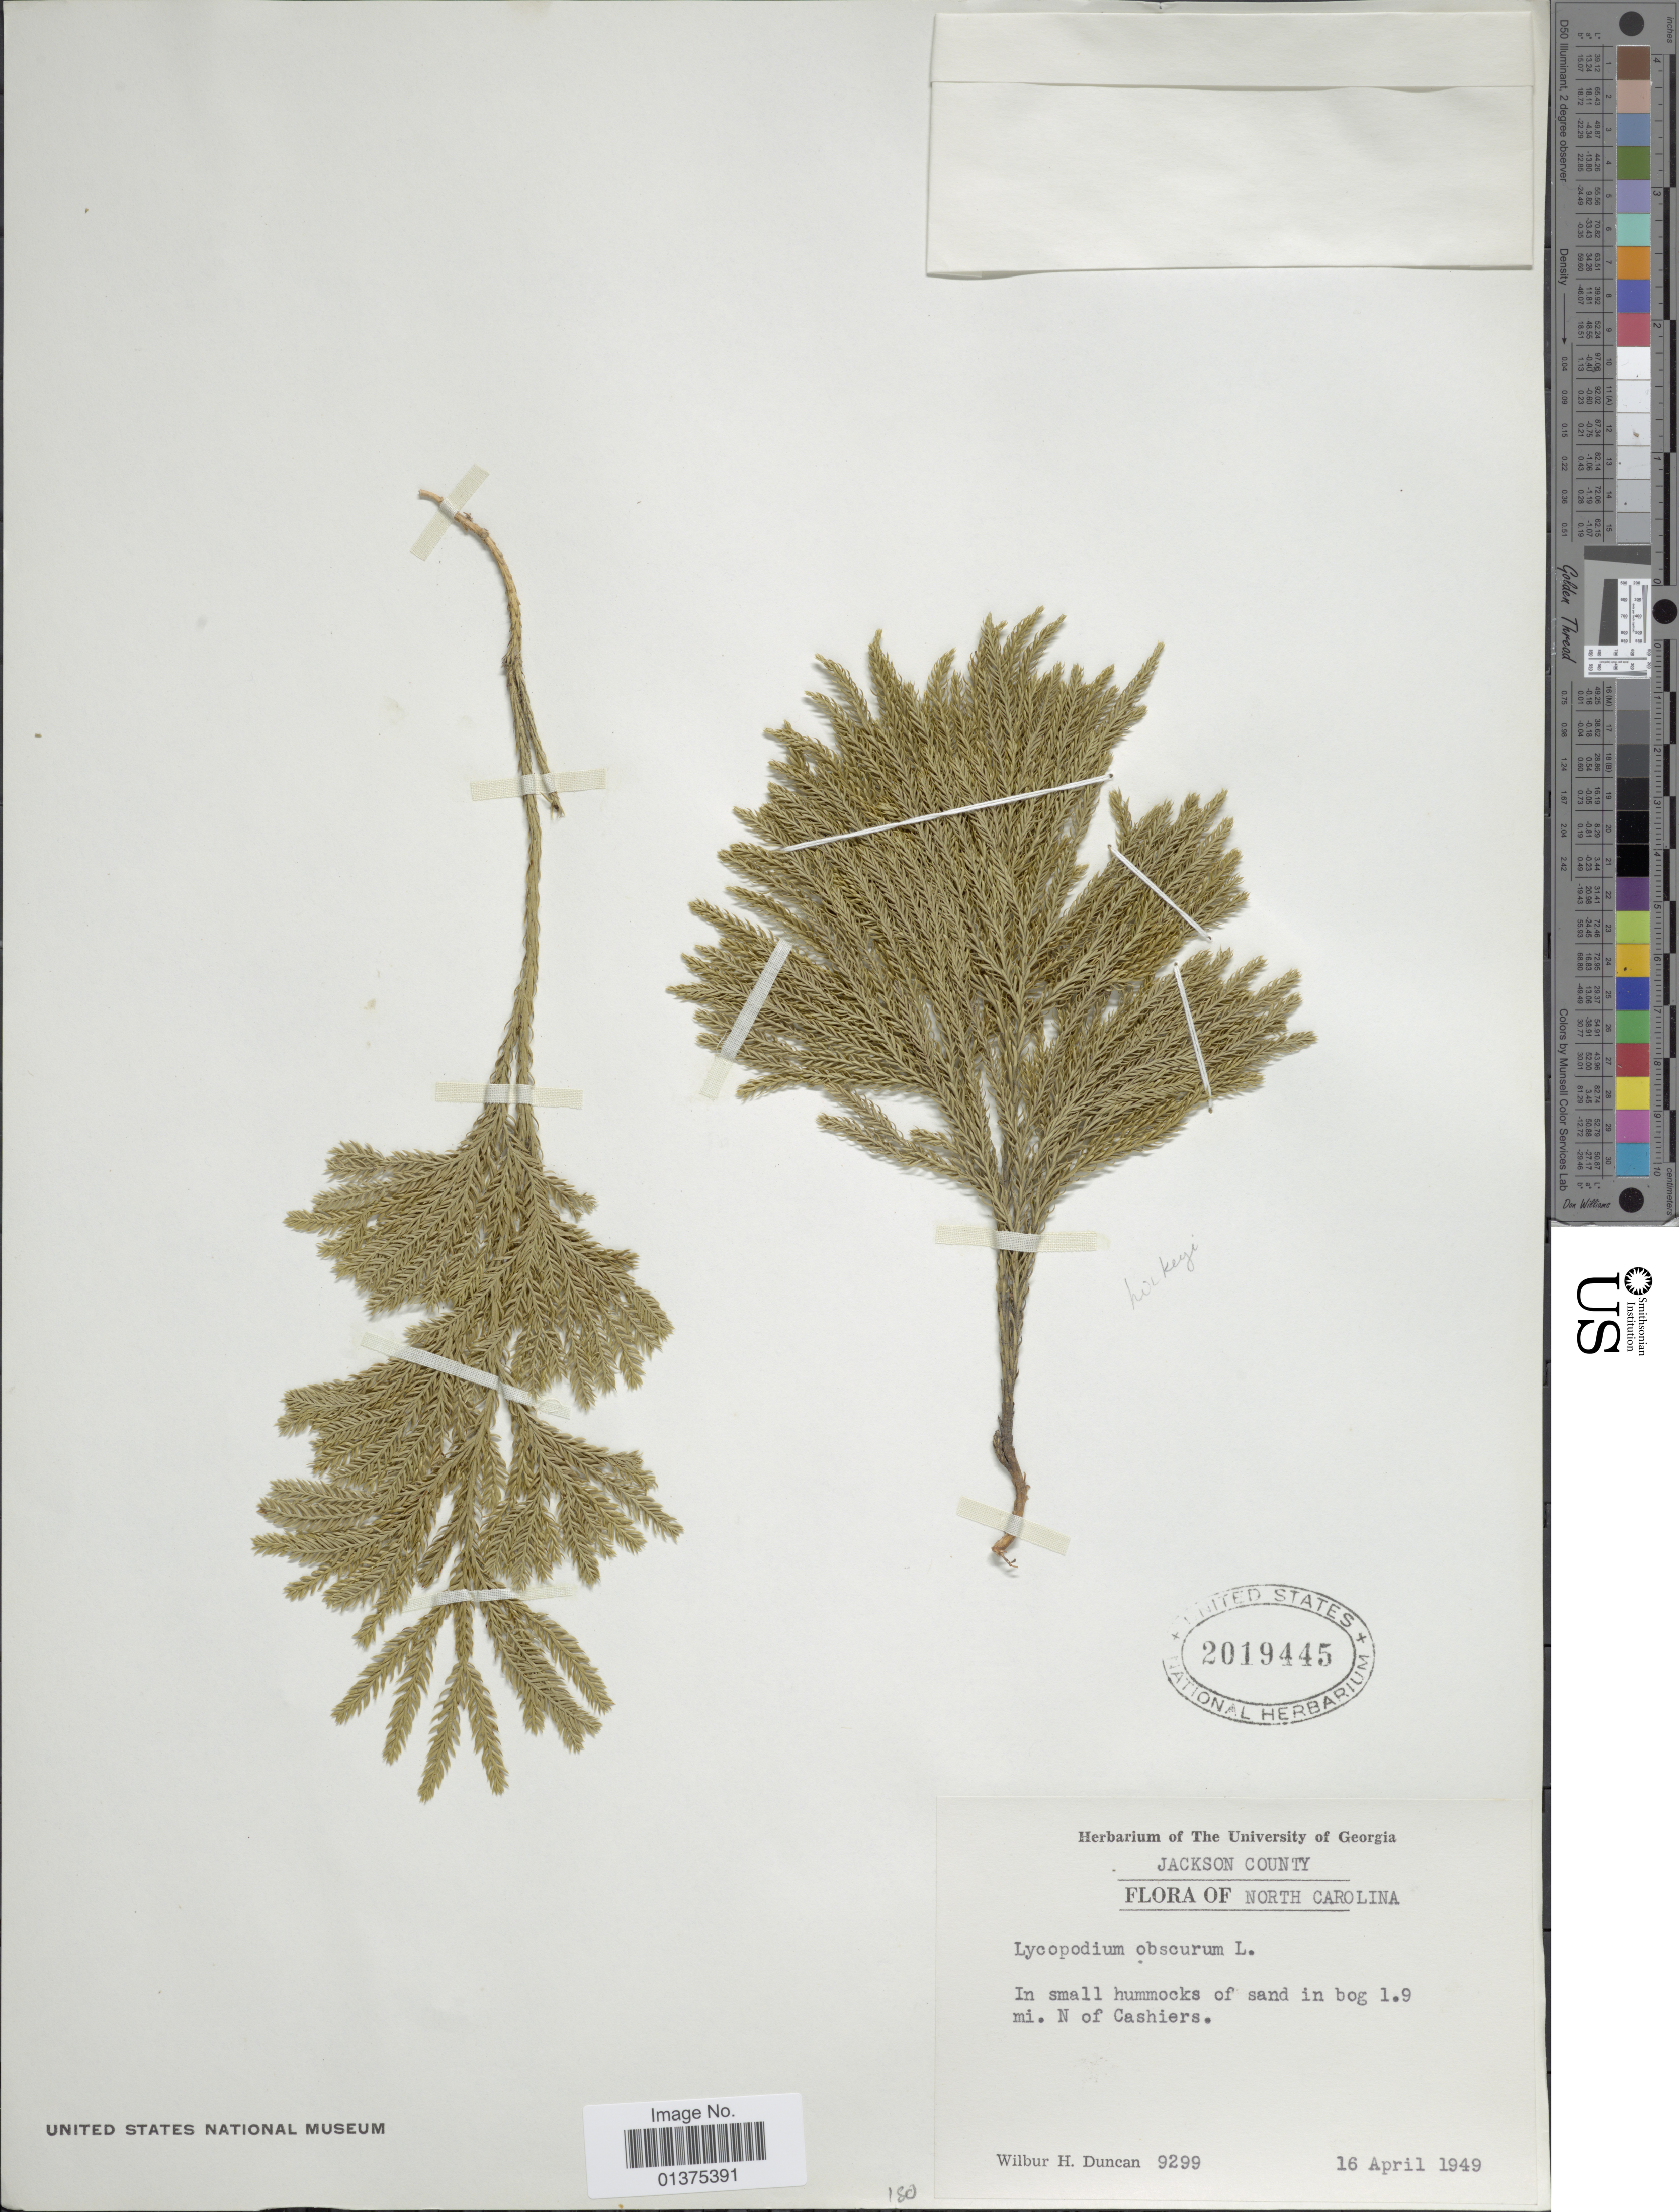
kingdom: Plantae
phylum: Tracheophyta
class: Lycopodiopsida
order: Lycopodiales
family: Lycopodiaceae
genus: Dendrolycopodium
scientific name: Dendrolycopodium hickeyi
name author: (W.H. Wagner et al.) A. Haines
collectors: W. H. Duncan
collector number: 9299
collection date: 1949-04-16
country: United States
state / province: North Carolina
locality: Jackson County, in small hummocks of sand in bog 1.9 mi. N of Cashiers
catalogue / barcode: US 2019445